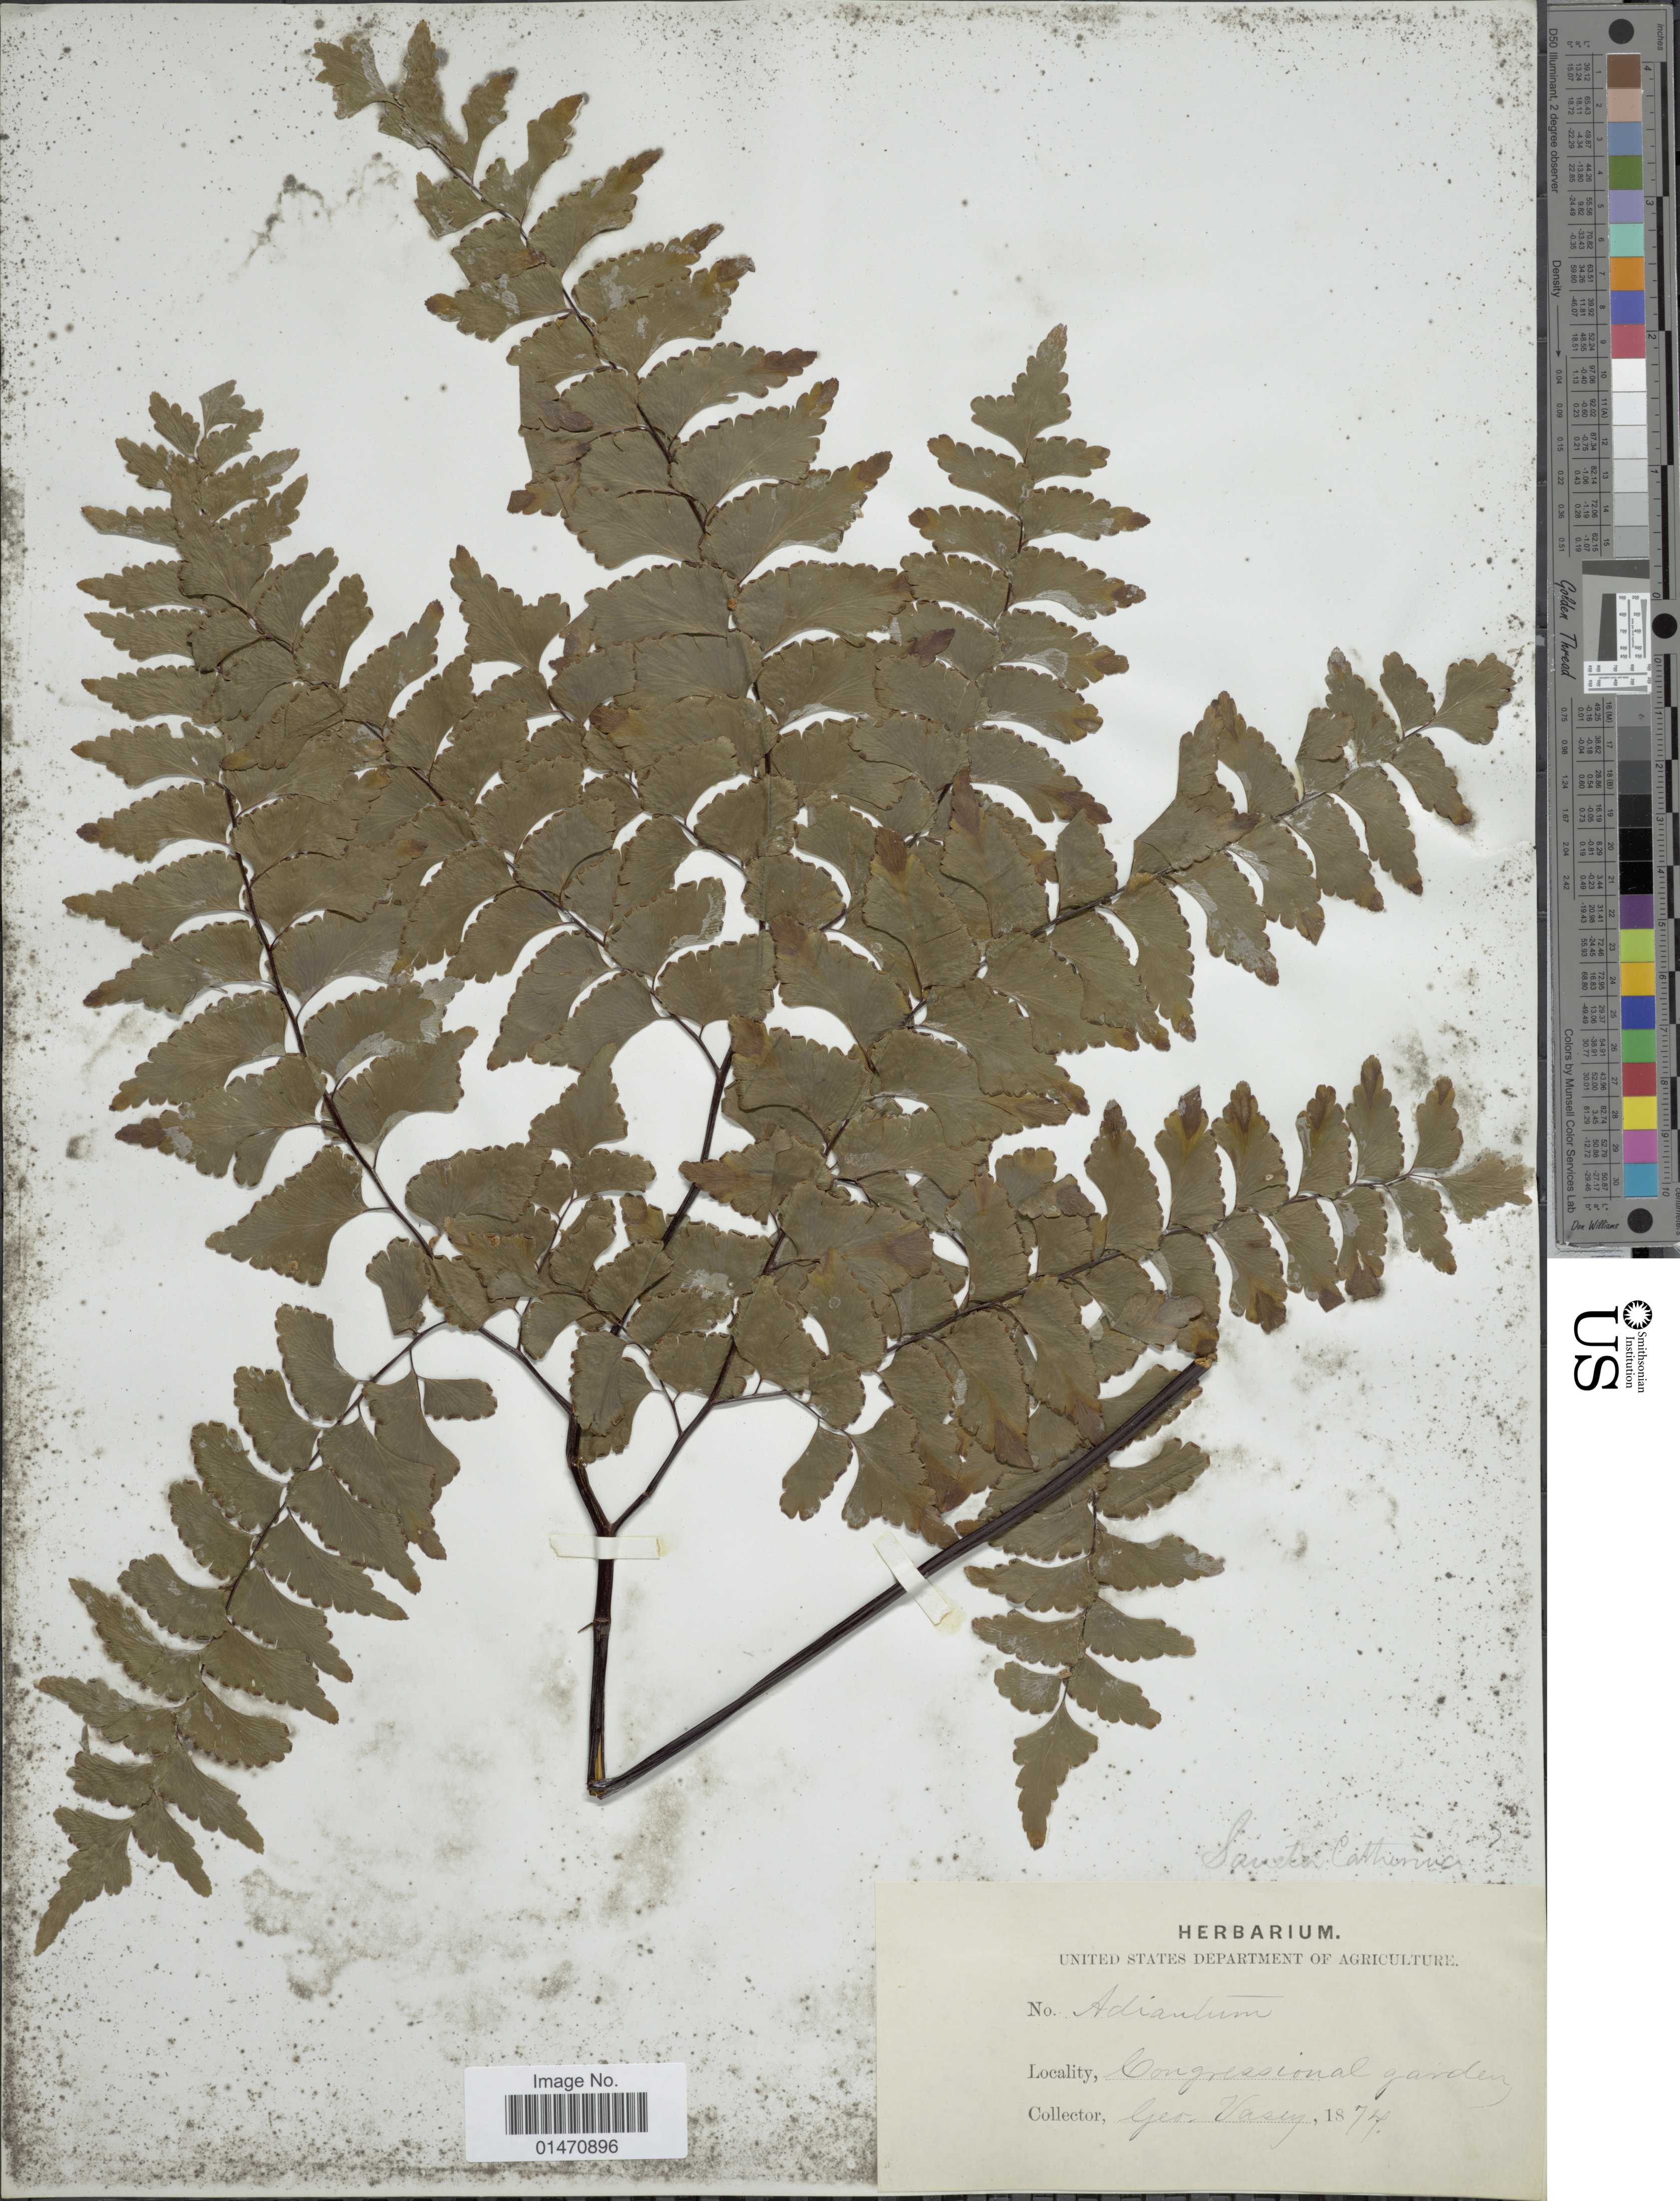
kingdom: Plantae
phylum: Tracheophyta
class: Polypodiopsida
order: Polypodiales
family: Pteridaceae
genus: Adiantum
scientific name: Adiantum pentadactylon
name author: Langsd. & Fisch.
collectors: G. Vasey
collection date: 1874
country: United States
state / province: District of Columbia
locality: Congressional garden